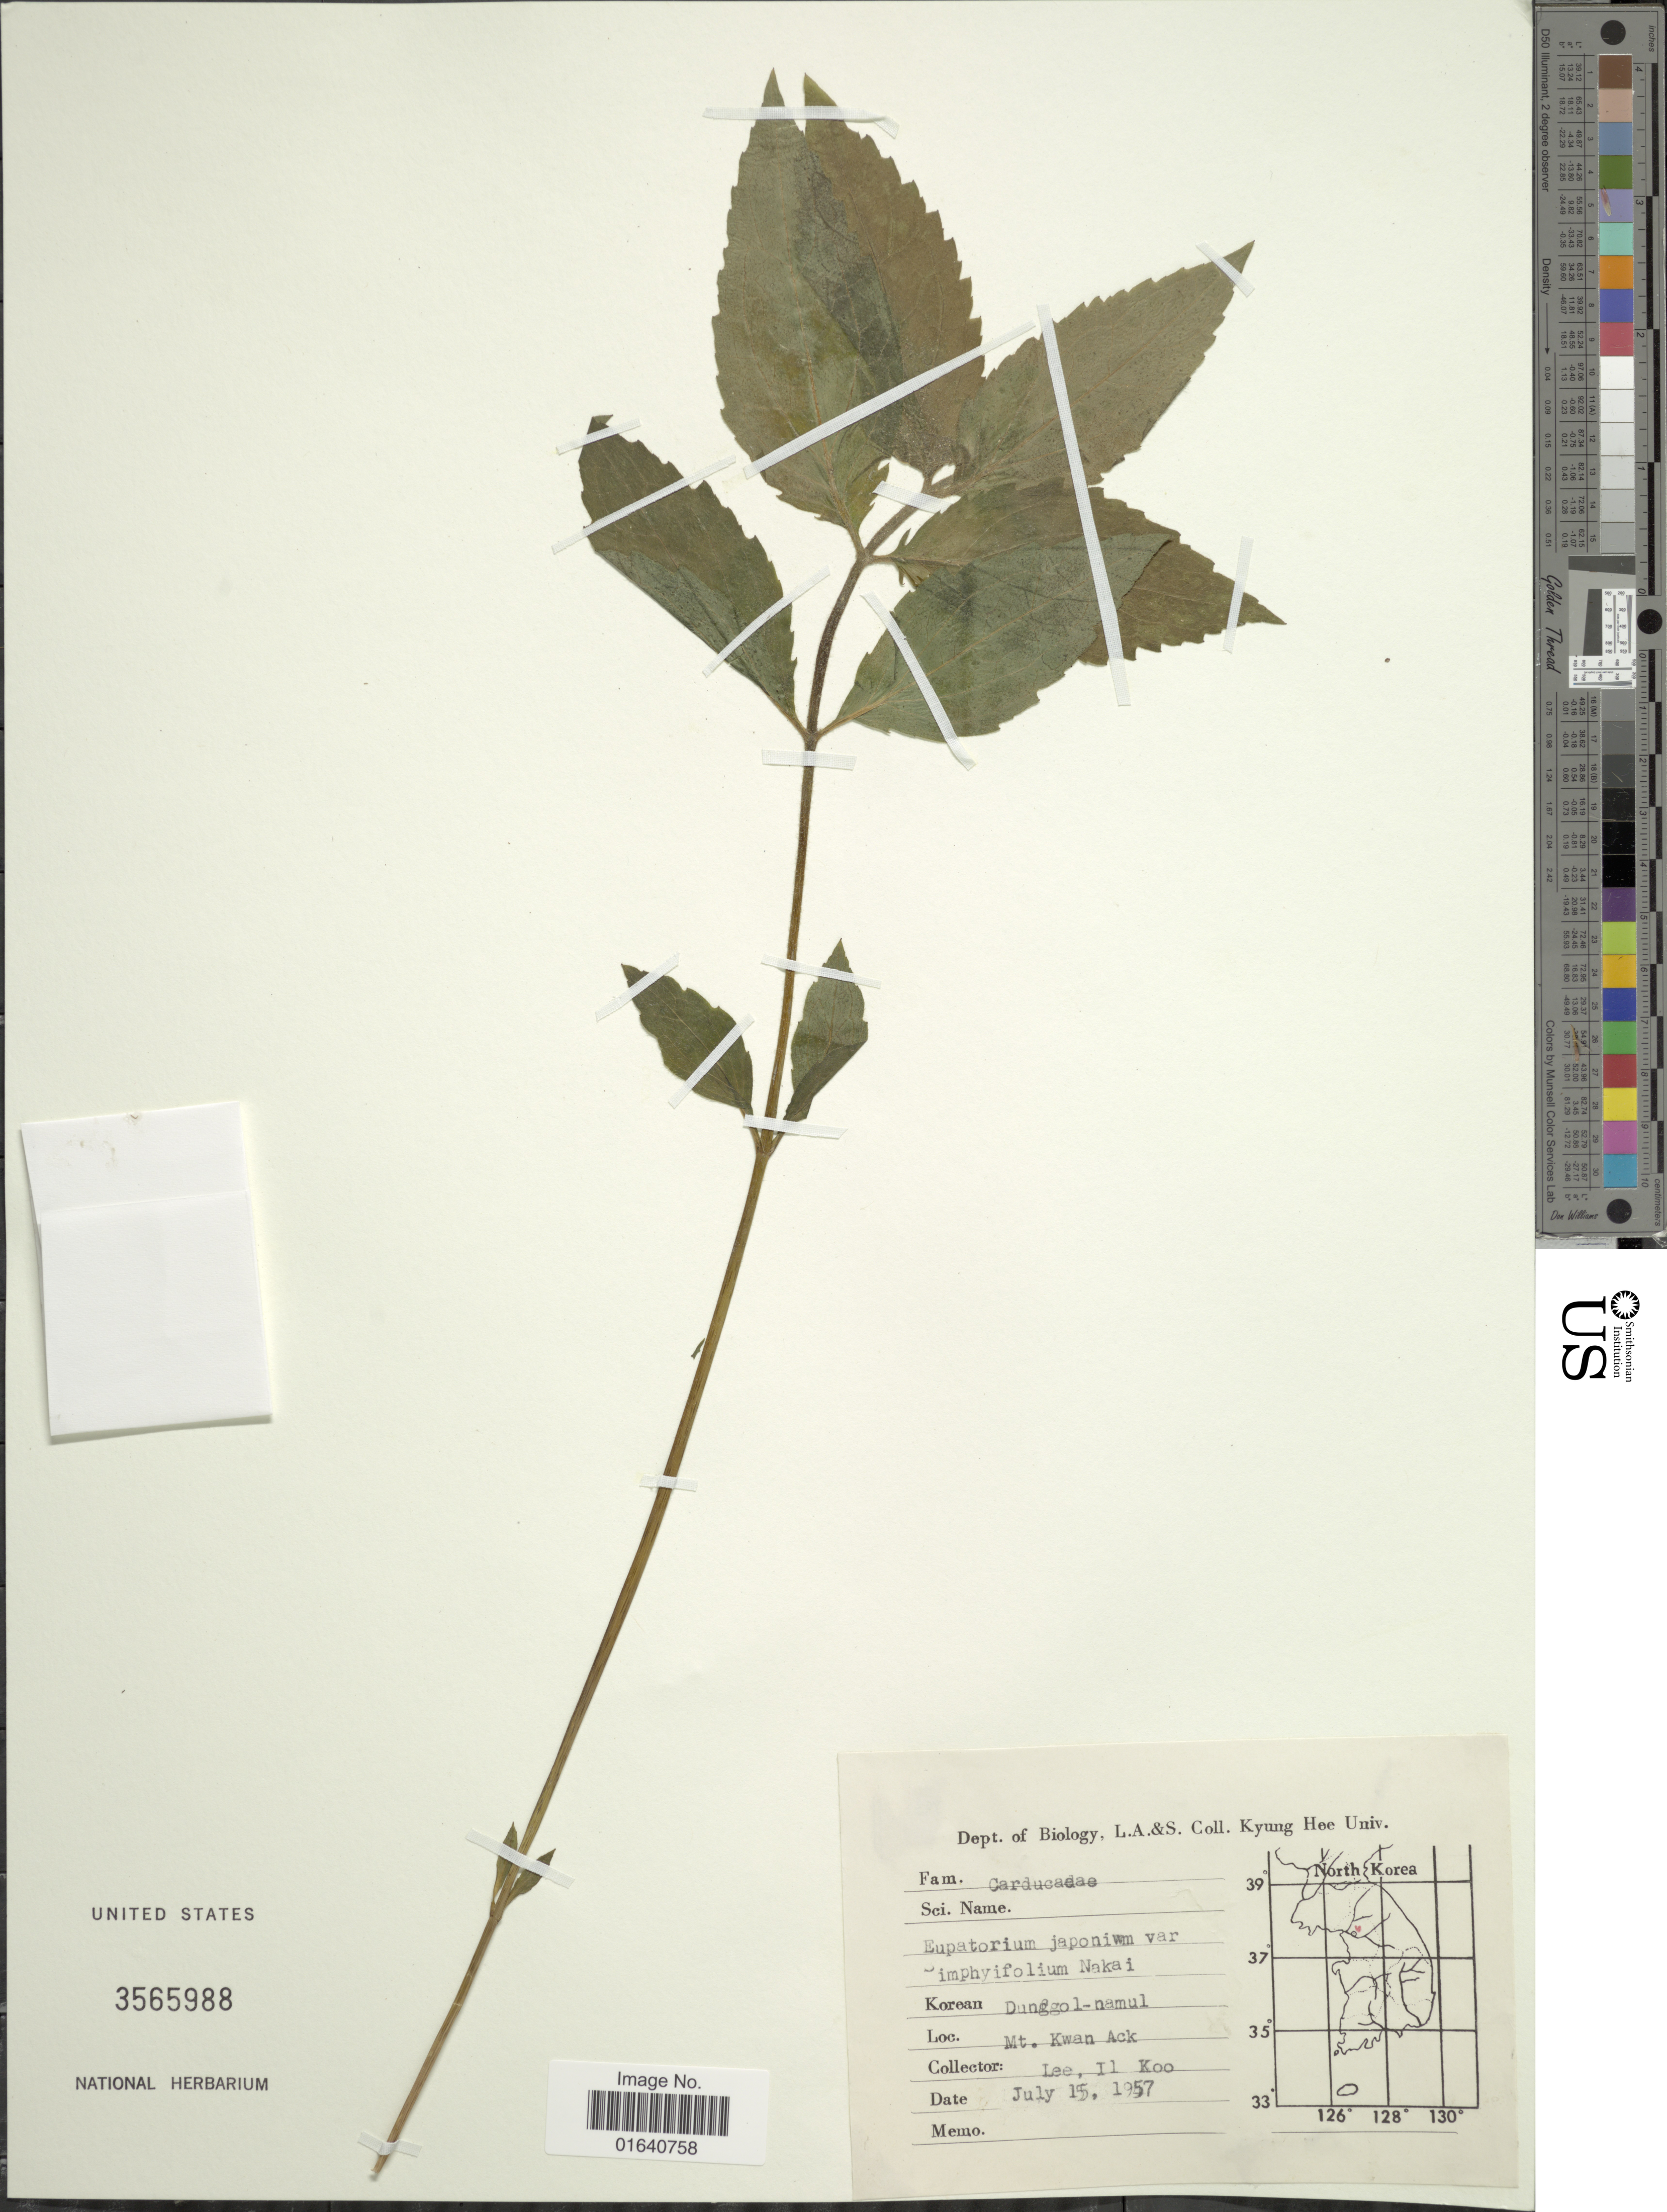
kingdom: Plantae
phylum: Tracheophyta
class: Magnoliopsida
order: Asterales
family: Asteraceae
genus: Eupatorium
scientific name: Eupatorium japonicum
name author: Thunb.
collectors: Il-Ko Lee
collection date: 1957-07-15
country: North Korea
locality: Korean Dungol-namul, Mt. kwan Ack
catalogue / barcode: US 3565988